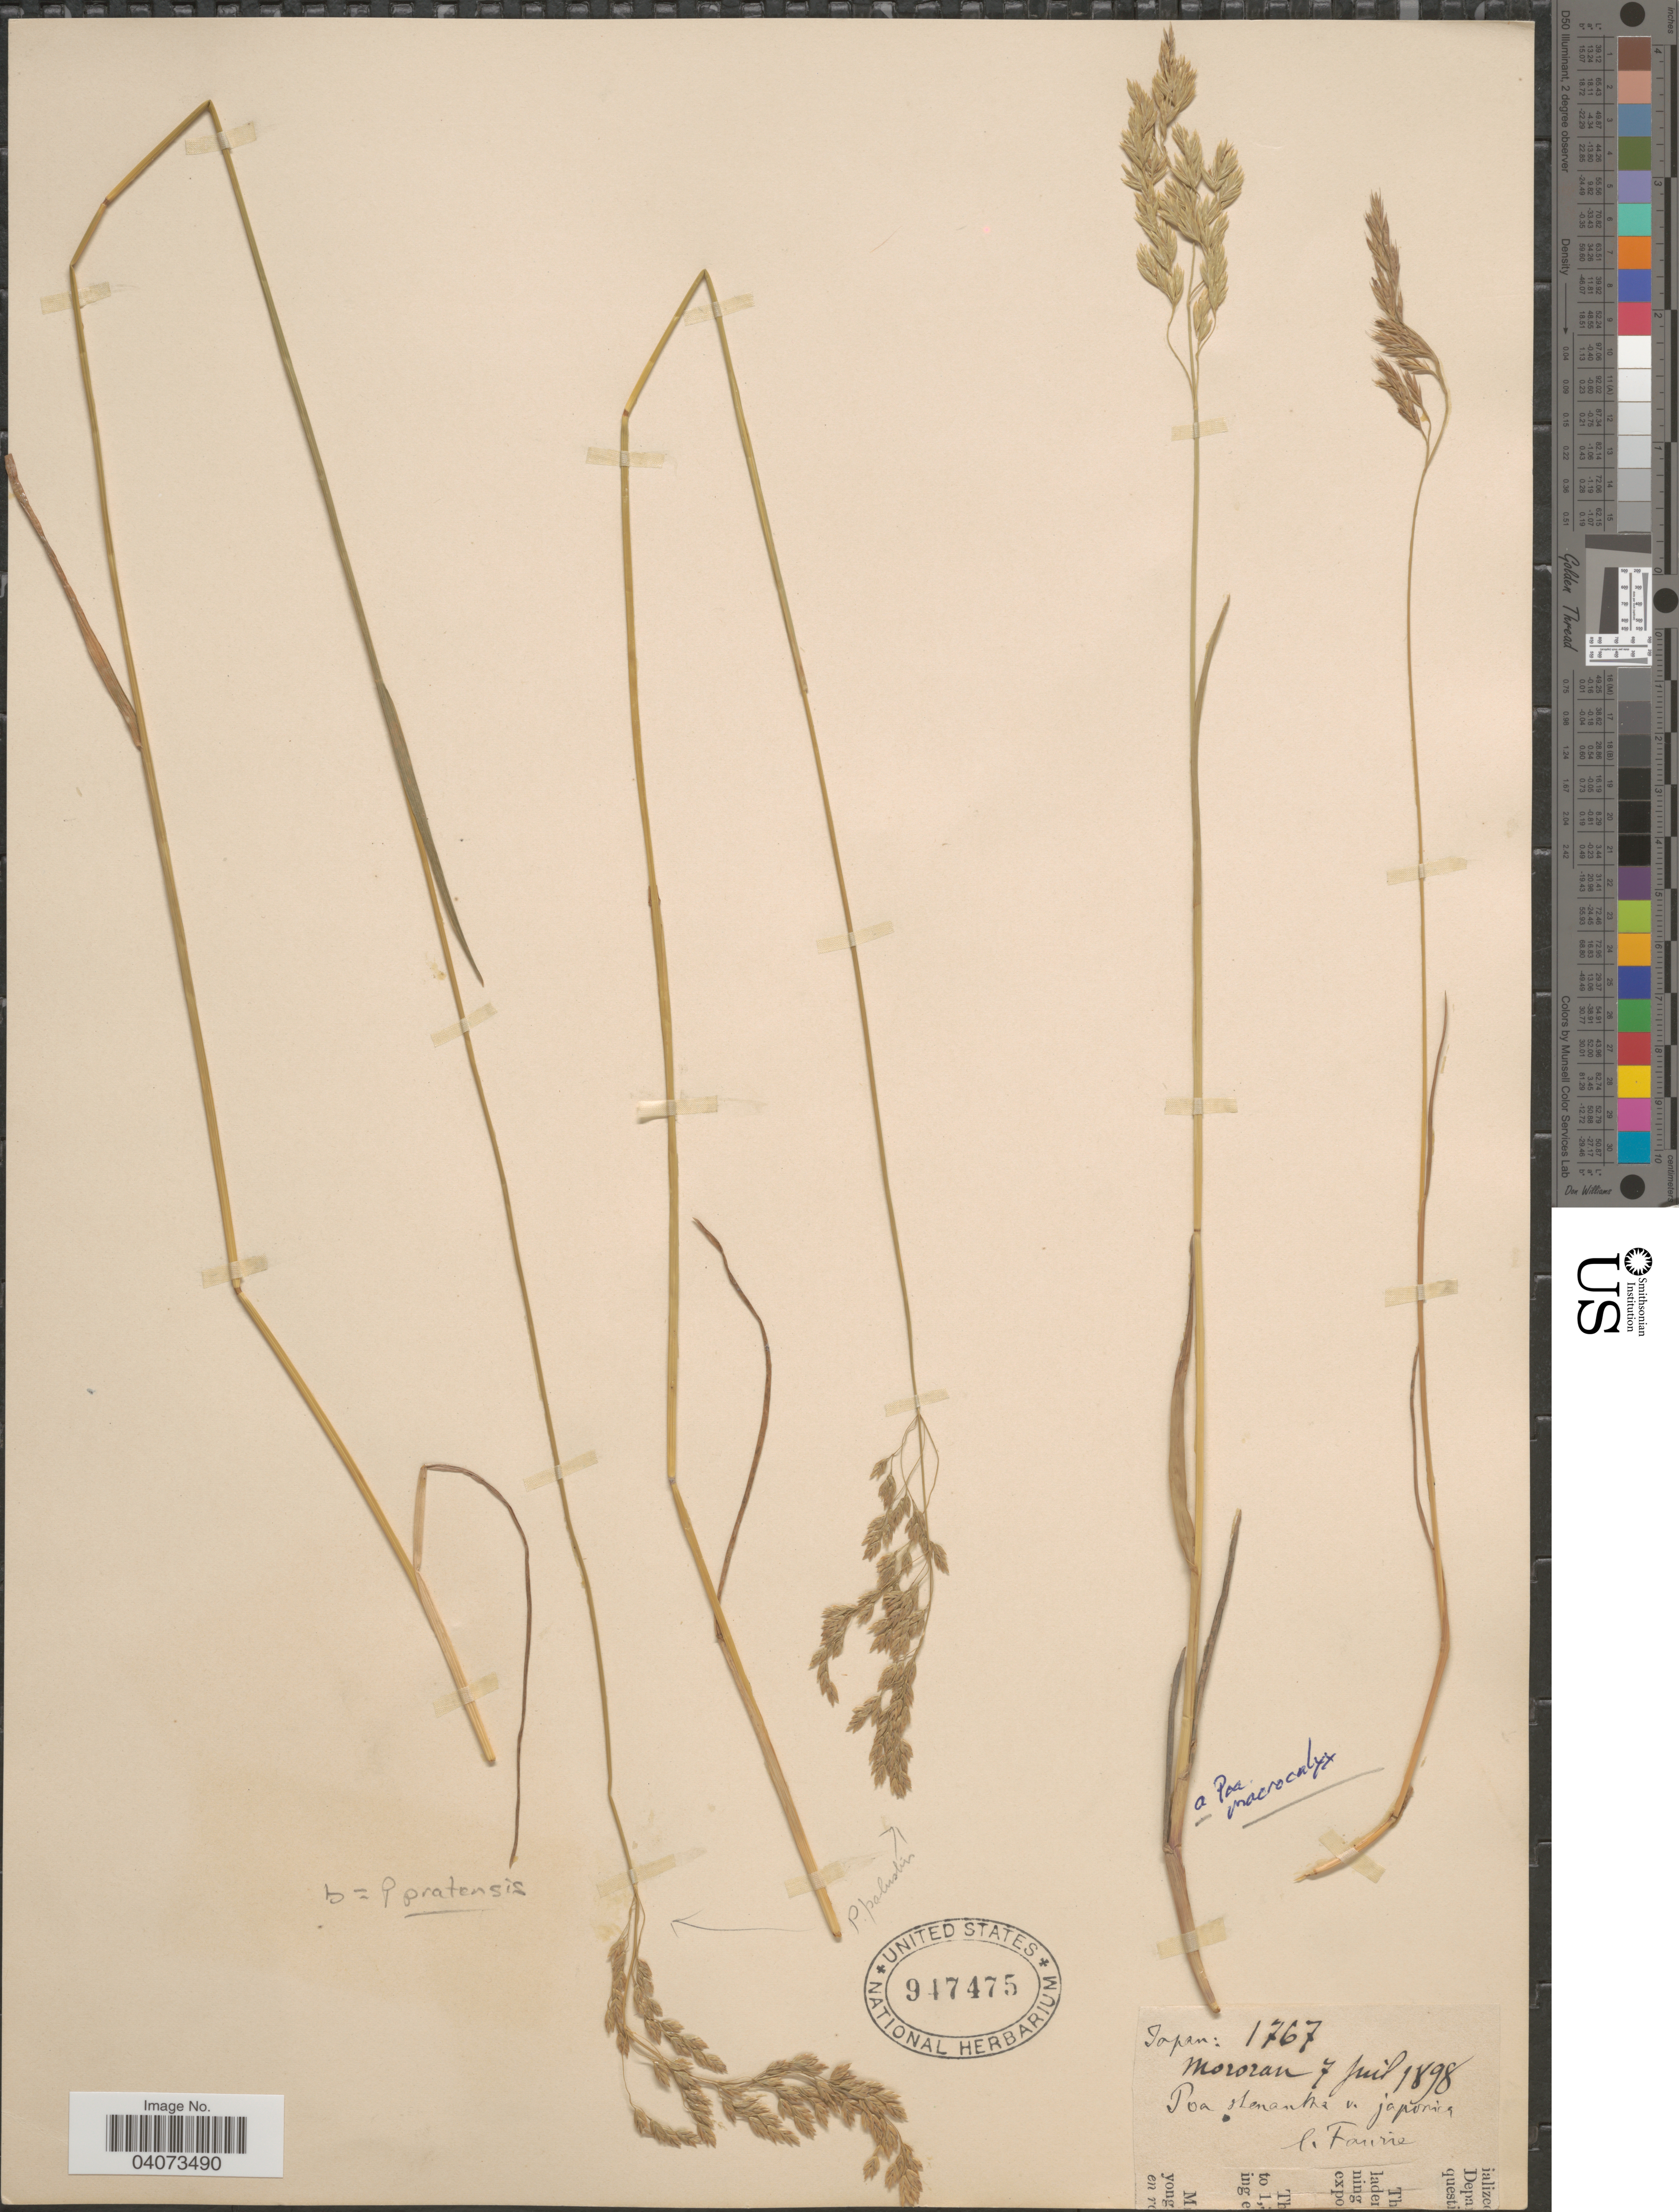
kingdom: Plantae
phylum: Tracheophyta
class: Liliopsida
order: Poales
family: Poaceae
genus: Poa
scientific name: Poa macrocalyx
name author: Trautv. & C.A. Mey.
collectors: -. Faurie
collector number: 1767?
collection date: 1898-07-07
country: Japan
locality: Mororan.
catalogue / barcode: US 947475